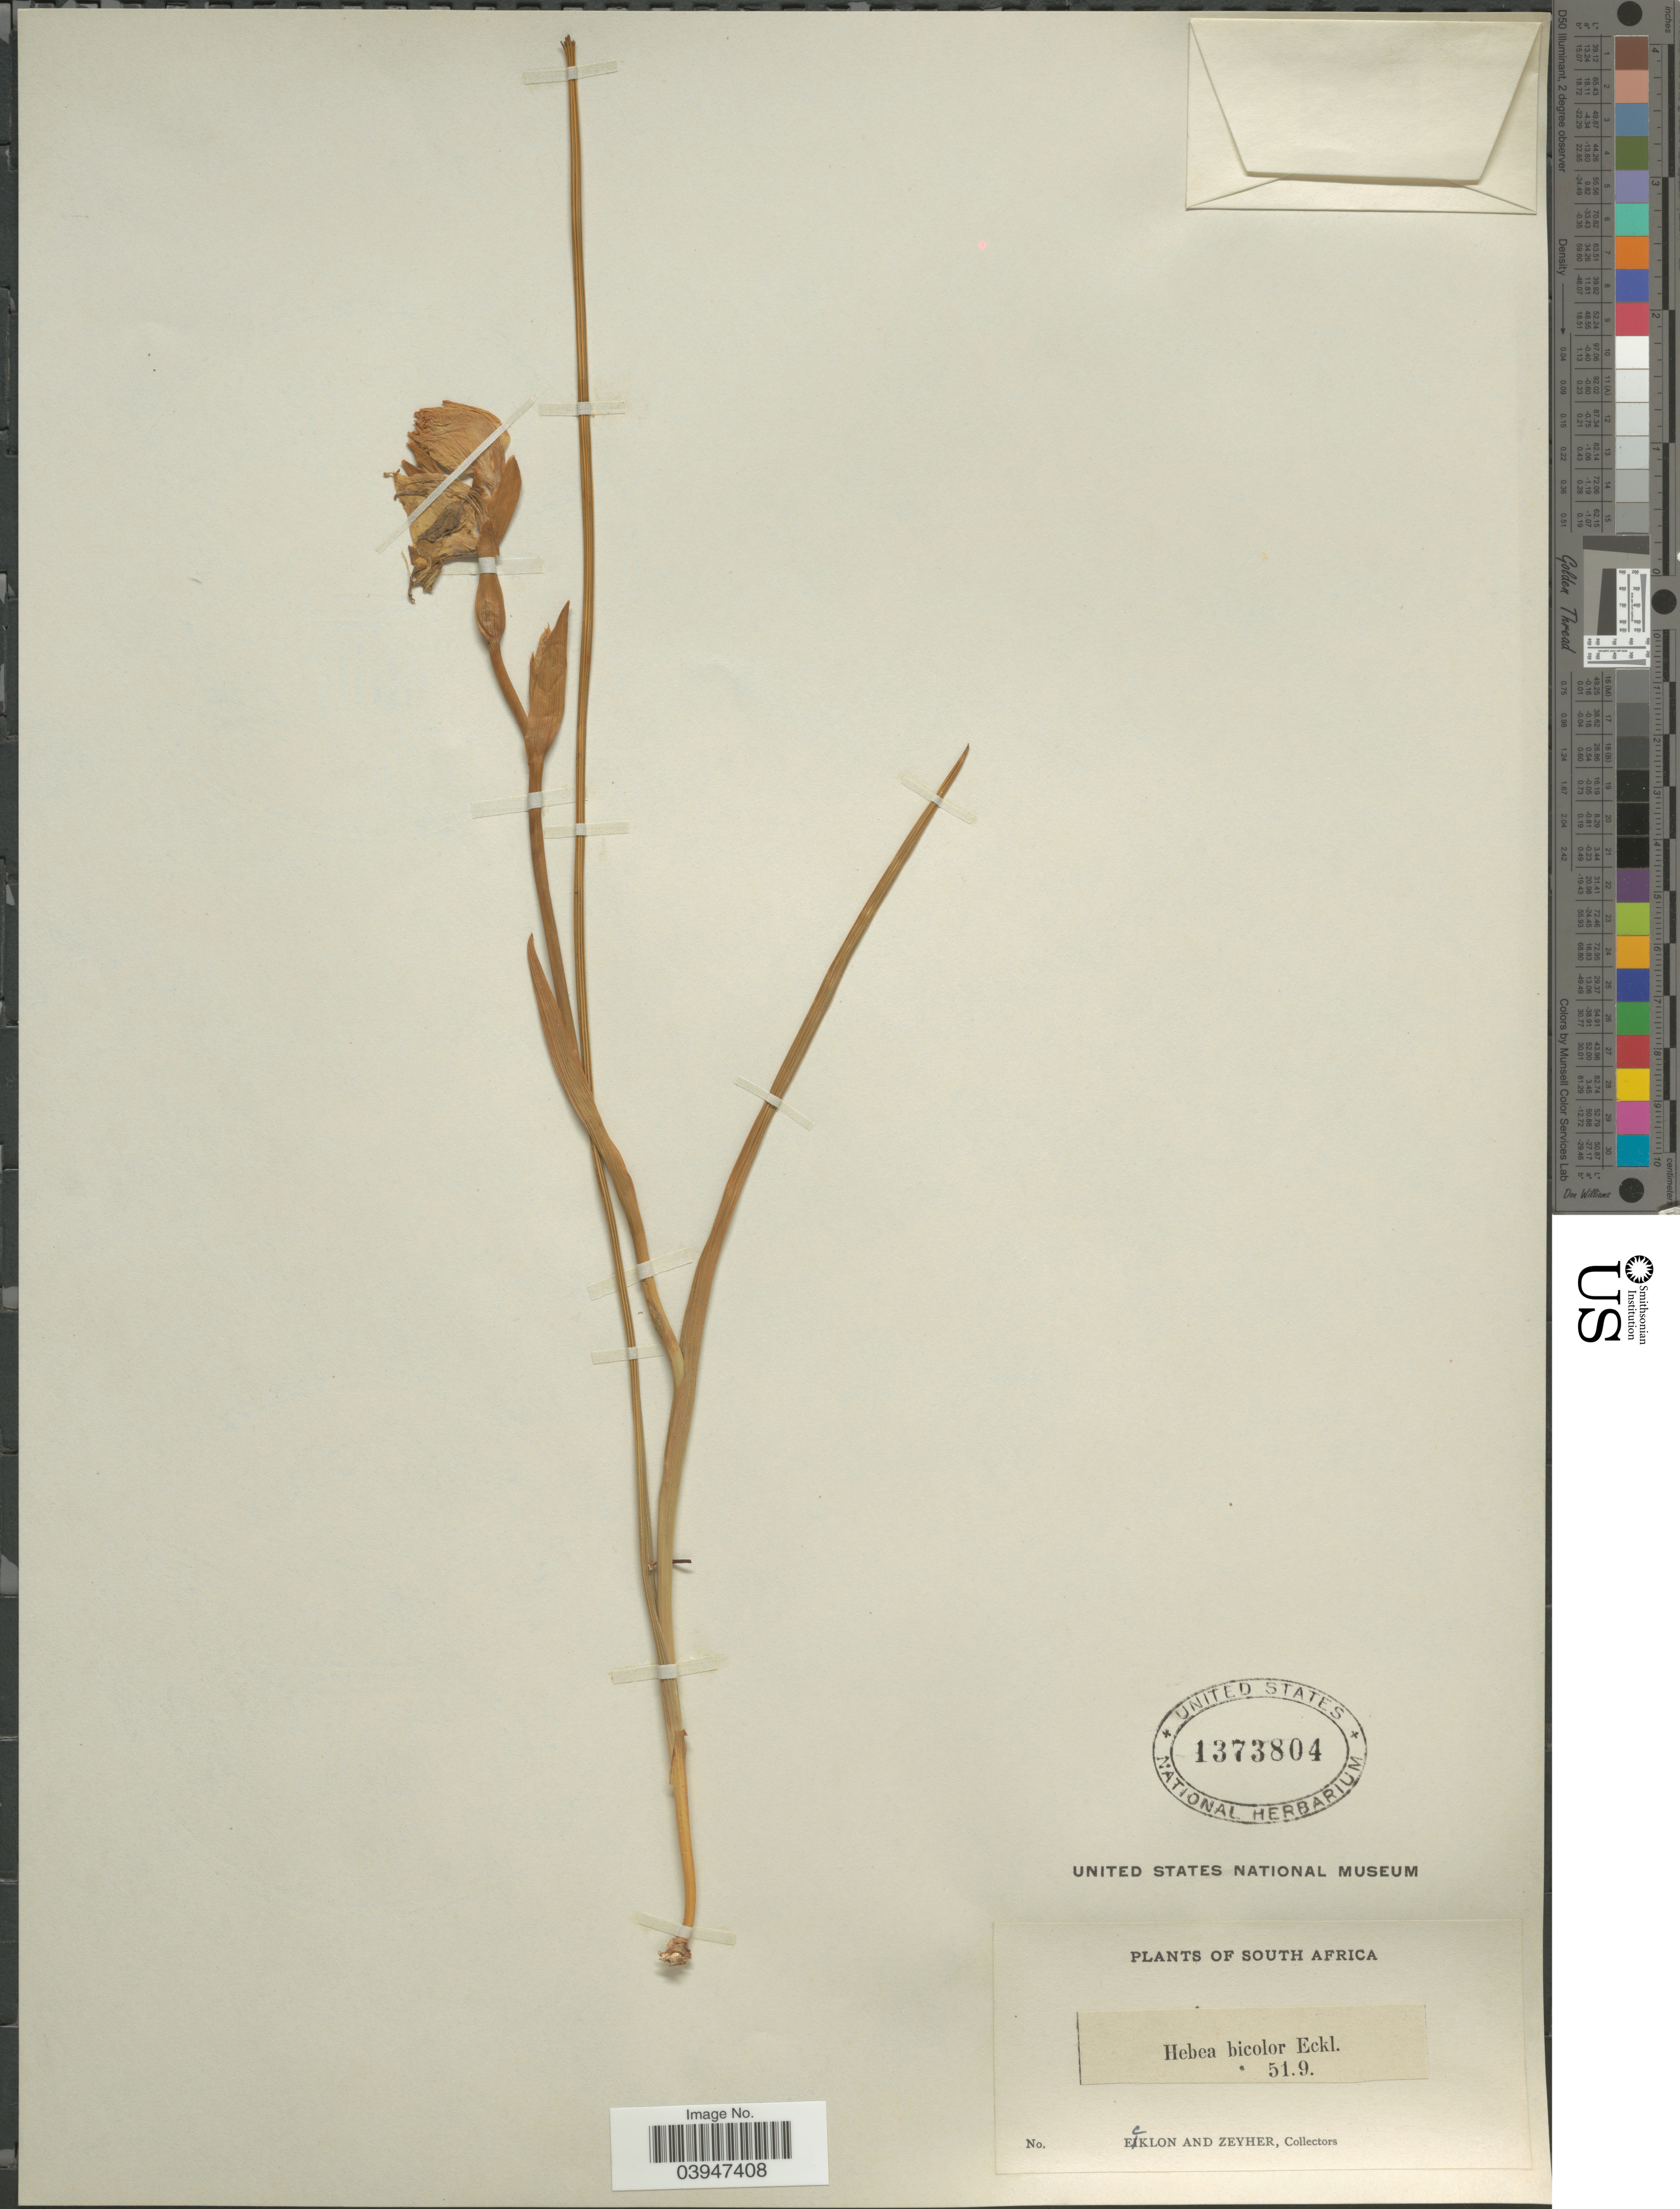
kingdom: Plantae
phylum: Tracheophyta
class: Liliopsida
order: Asparagales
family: Iridaceae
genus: Gladiolus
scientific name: Gladiolus bicolor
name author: Thunb.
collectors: -. Ecklon & -. Zeyher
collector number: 1373804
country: South Africa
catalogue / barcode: US 1373804